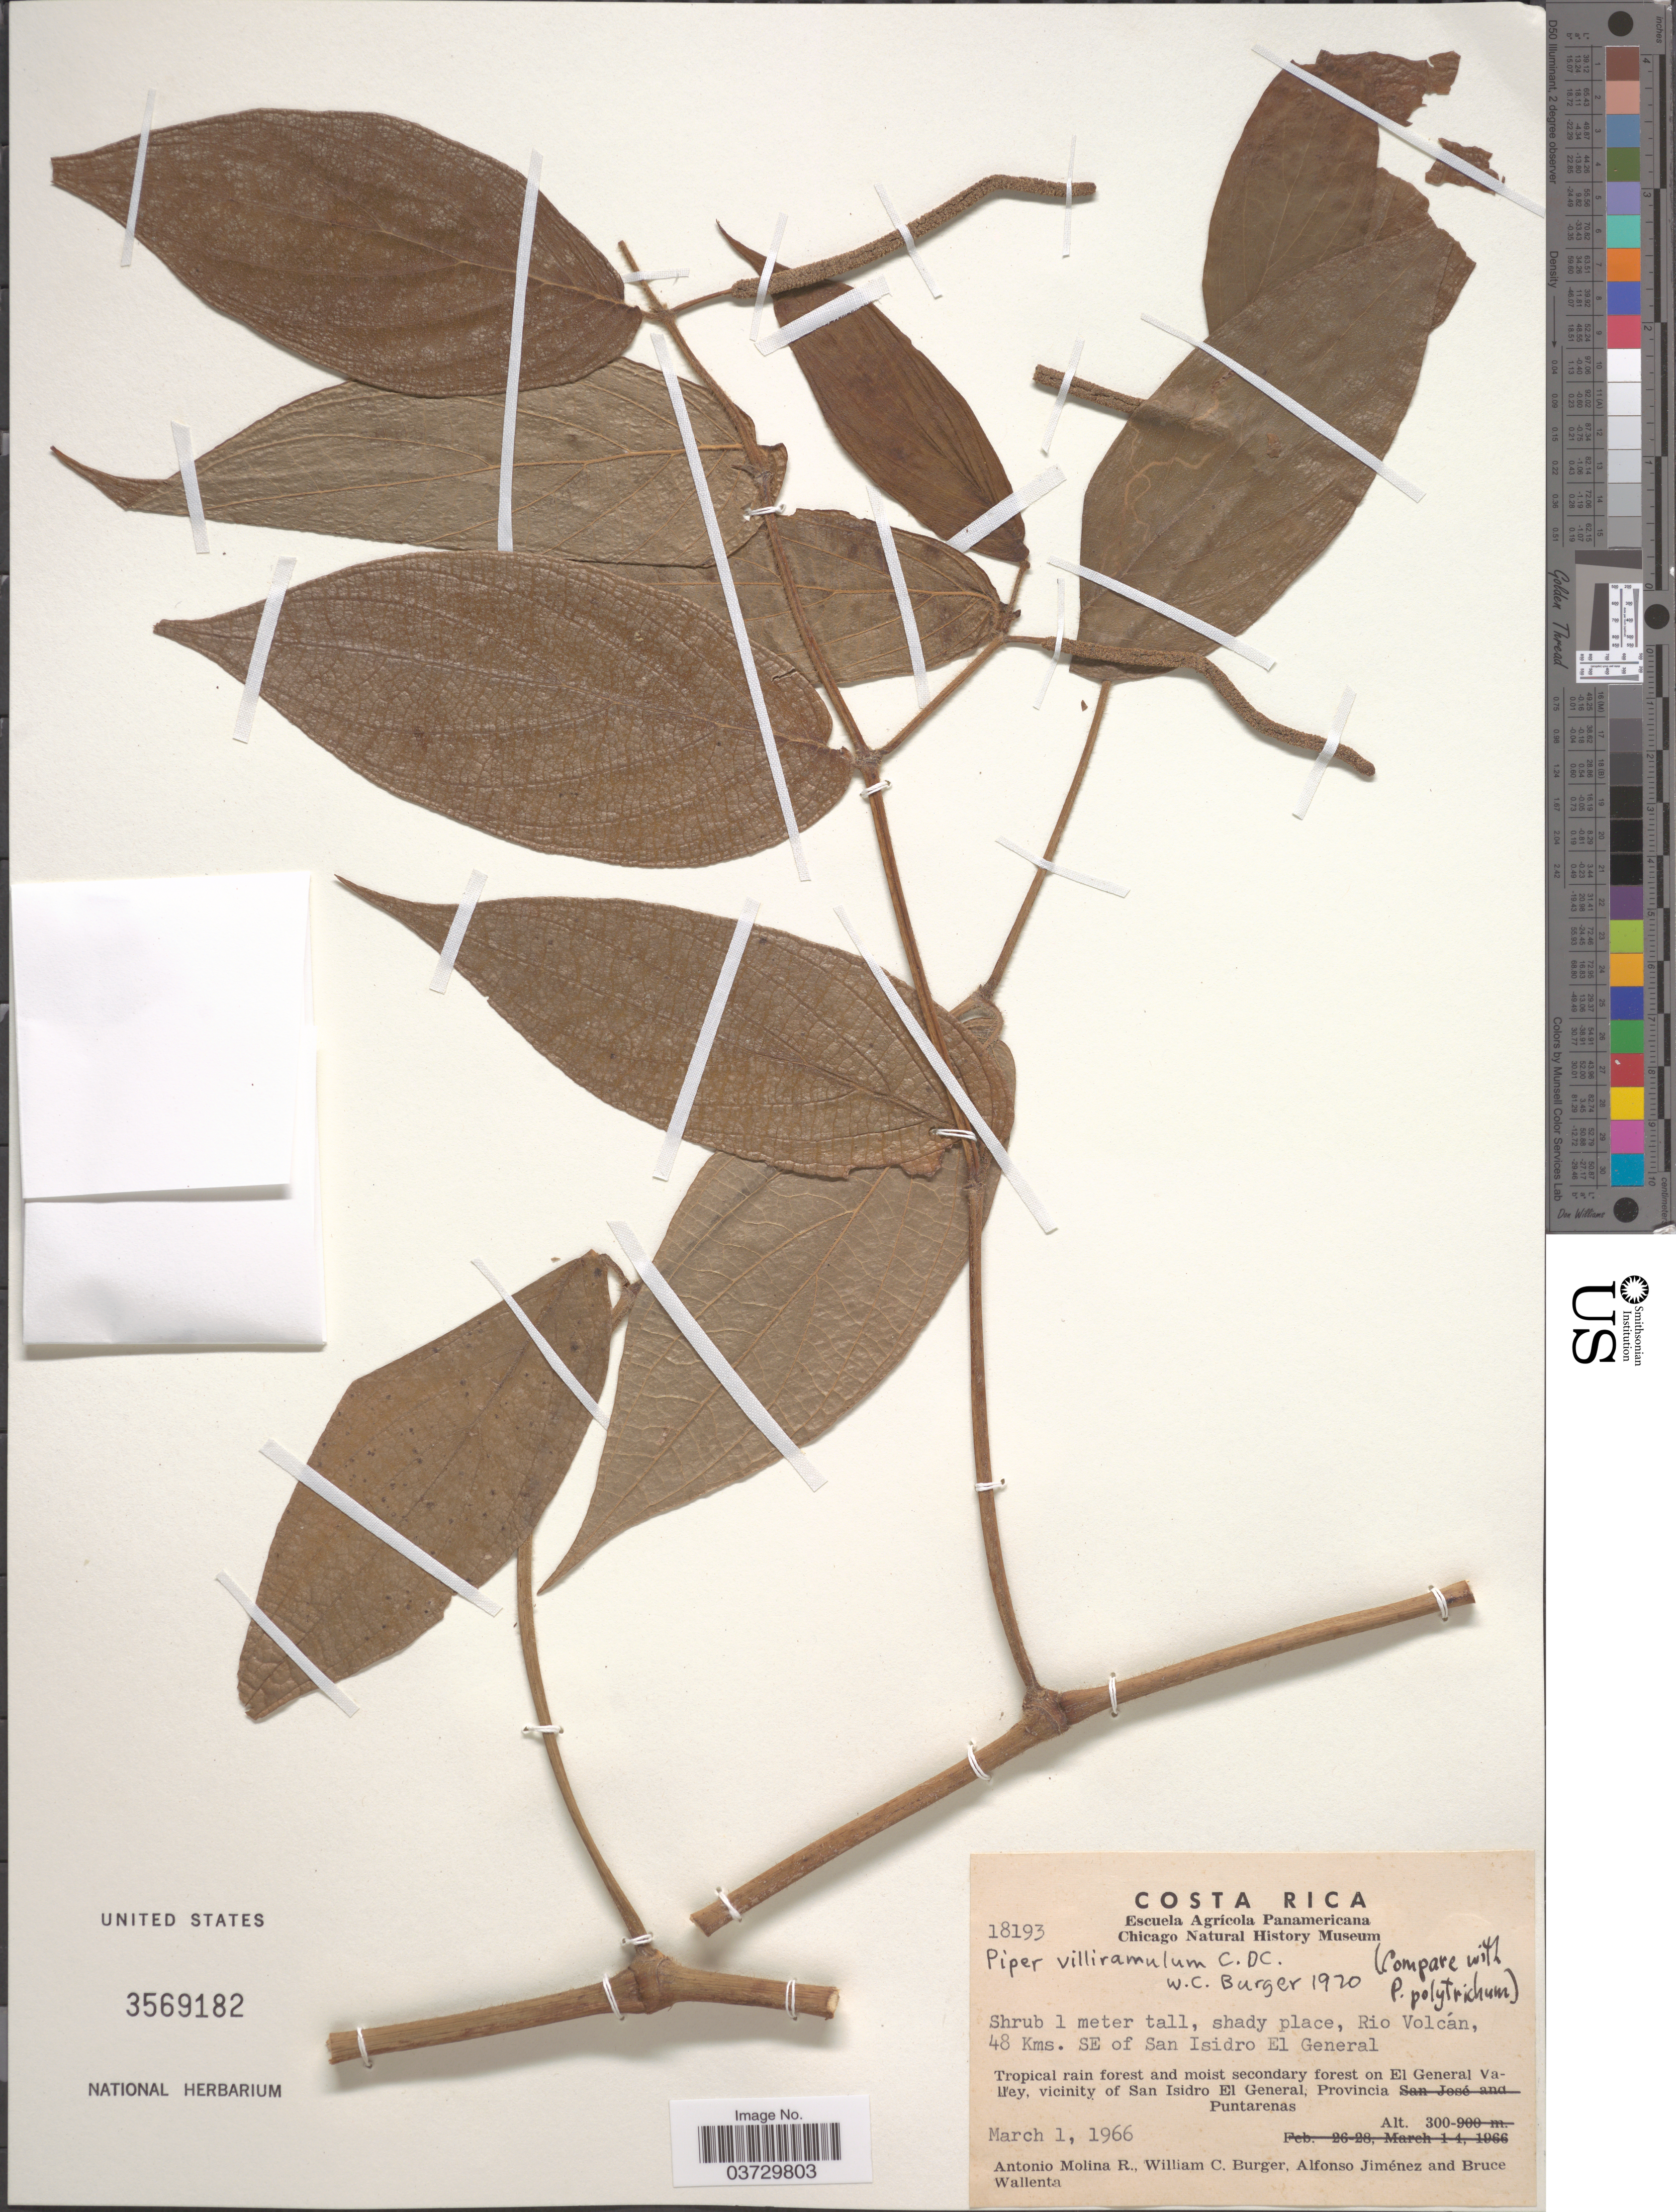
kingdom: Plantae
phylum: Tracheophyta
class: Magnoliopsida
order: Piperales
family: Piperaceae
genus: Piper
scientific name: Piper villiramulum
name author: C. DC.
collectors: A. Molina R., W. Burger, A. Jiménez & B. Wallenta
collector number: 18193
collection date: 1966-03-01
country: Costa Rica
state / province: Puntarenas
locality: Rio Volcán, 48 Kms. SE of San Isidro El General. On El General Valley, vicinity of San Isidro El General.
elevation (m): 300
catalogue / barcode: US 3569182